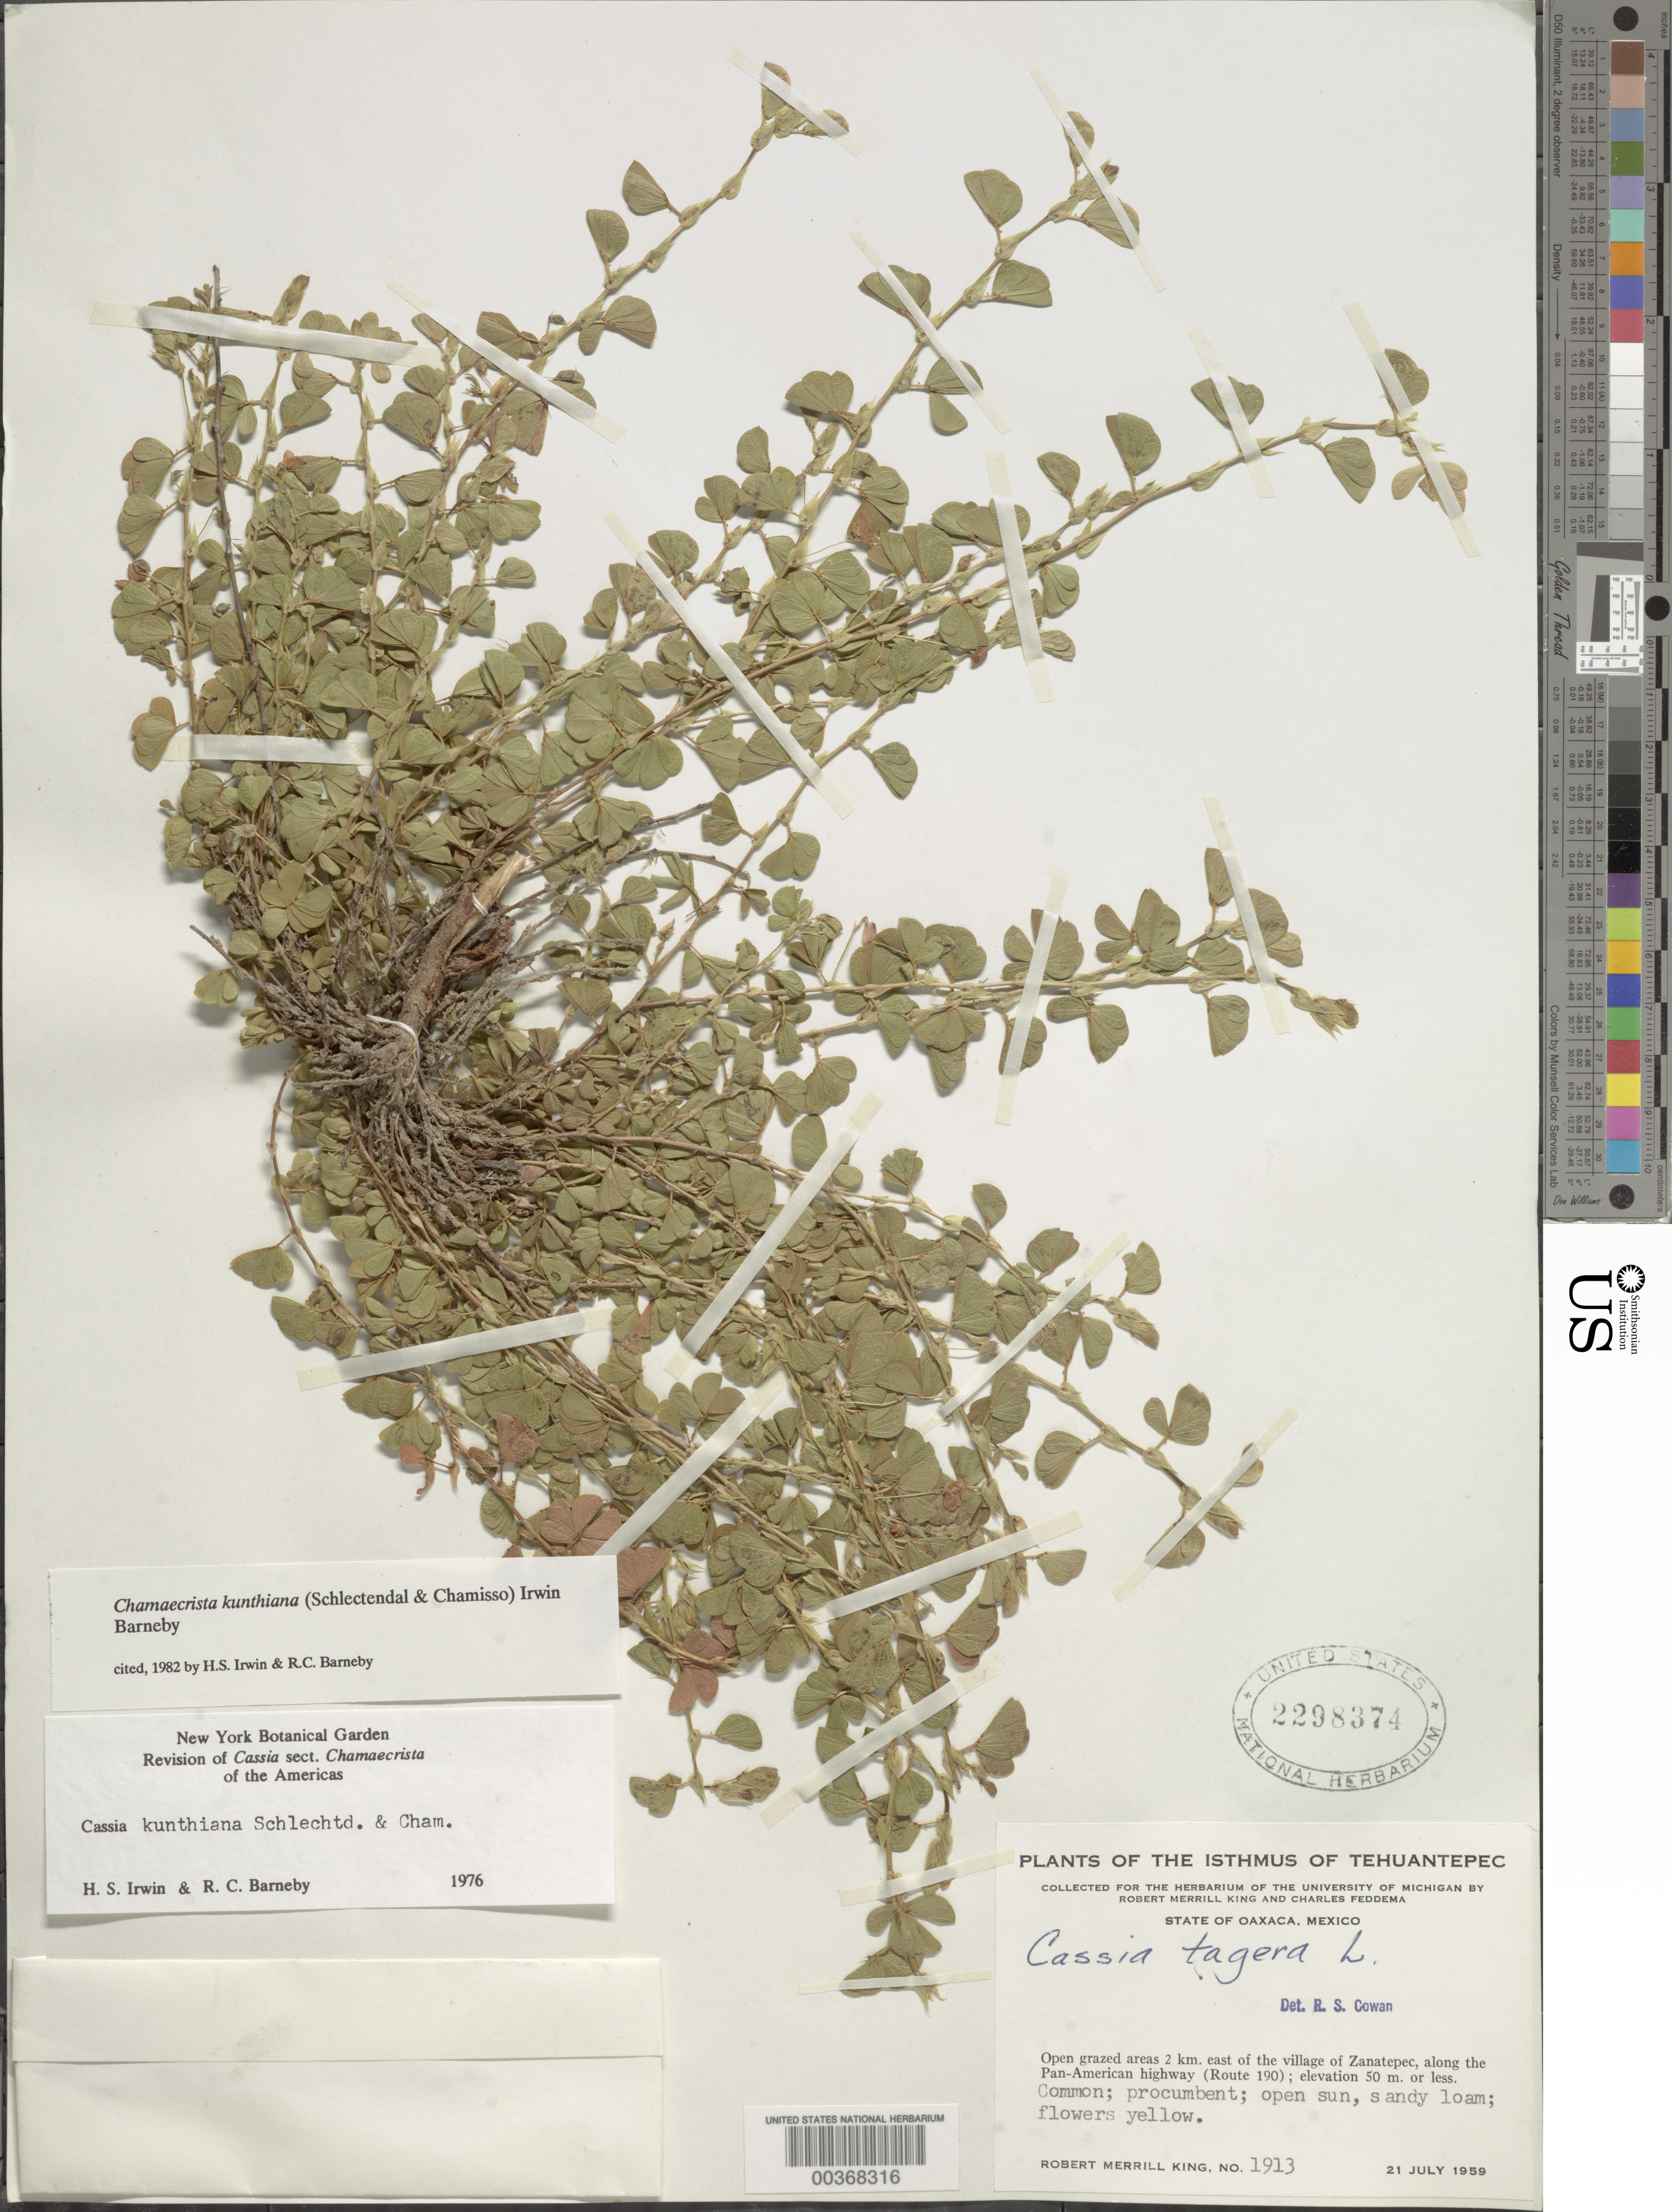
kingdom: Plantae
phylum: Tracheophyta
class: Magnoliopsida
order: Fabales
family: Fabaceae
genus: Chamaecrista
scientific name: Chamaecrista kunthiana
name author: (Schltdl. & Cham.) H.S. Irwin & Barneby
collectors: R. M. King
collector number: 1913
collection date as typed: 21 Jul 1959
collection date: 1959-07-21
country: Mexico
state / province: Oaxaca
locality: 2 km E of the village of Zanatepec, along the Pan-American highway, route 190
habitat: Open grazed areas; open sun; sandy loam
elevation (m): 50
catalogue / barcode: US 2298374